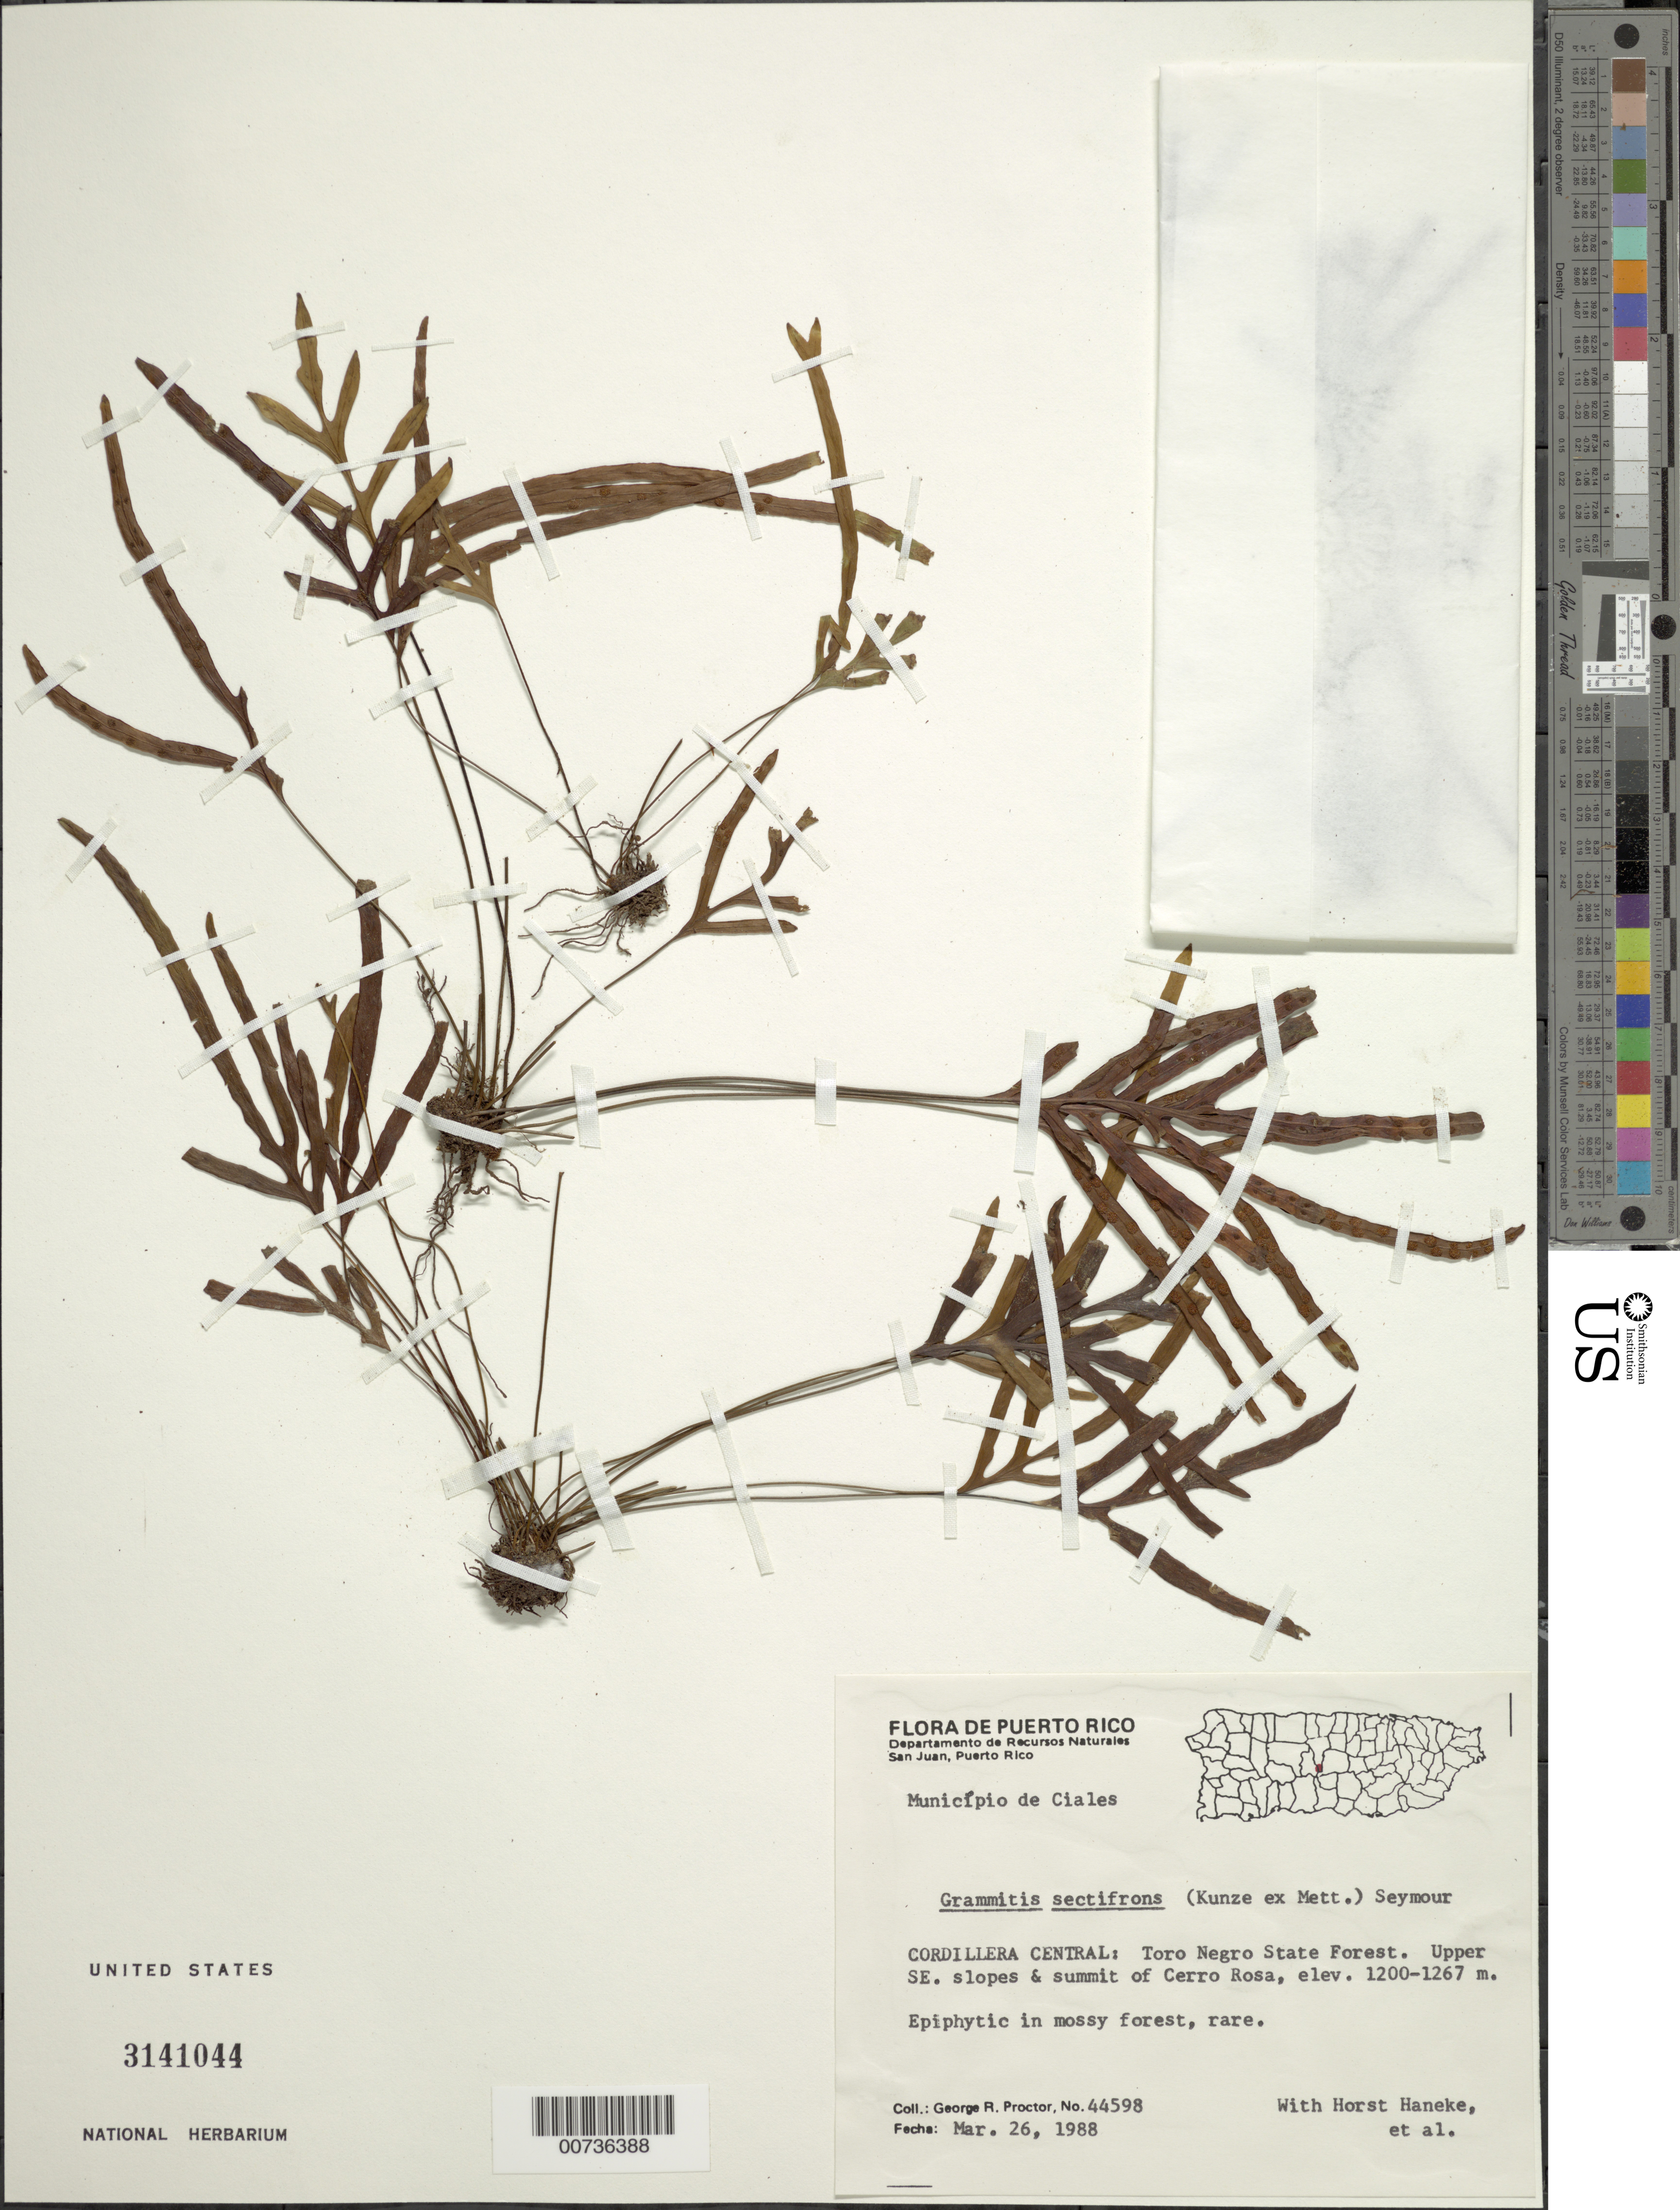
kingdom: Plantae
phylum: Tracheophyta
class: Polypodiopsida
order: Polypodiales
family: Polypodiaceae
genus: Zygophlebia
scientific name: Zygophlebia sectifrons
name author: (Kunze ex Mett.) L.E. Bishop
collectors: G. R. Proctor, H. Haneke & et al.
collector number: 44598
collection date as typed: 26 Mar 1988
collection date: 1988-03-26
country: Puerto Rico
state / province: Ciales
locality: Cordillera Central: Toro Negro State Forest. Upper SE. slopes & summit of Cerro Rosa. Municipio de Ciales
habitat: Epiphytic in mossy forest, rare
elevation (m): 1200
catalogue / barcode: US 3141044